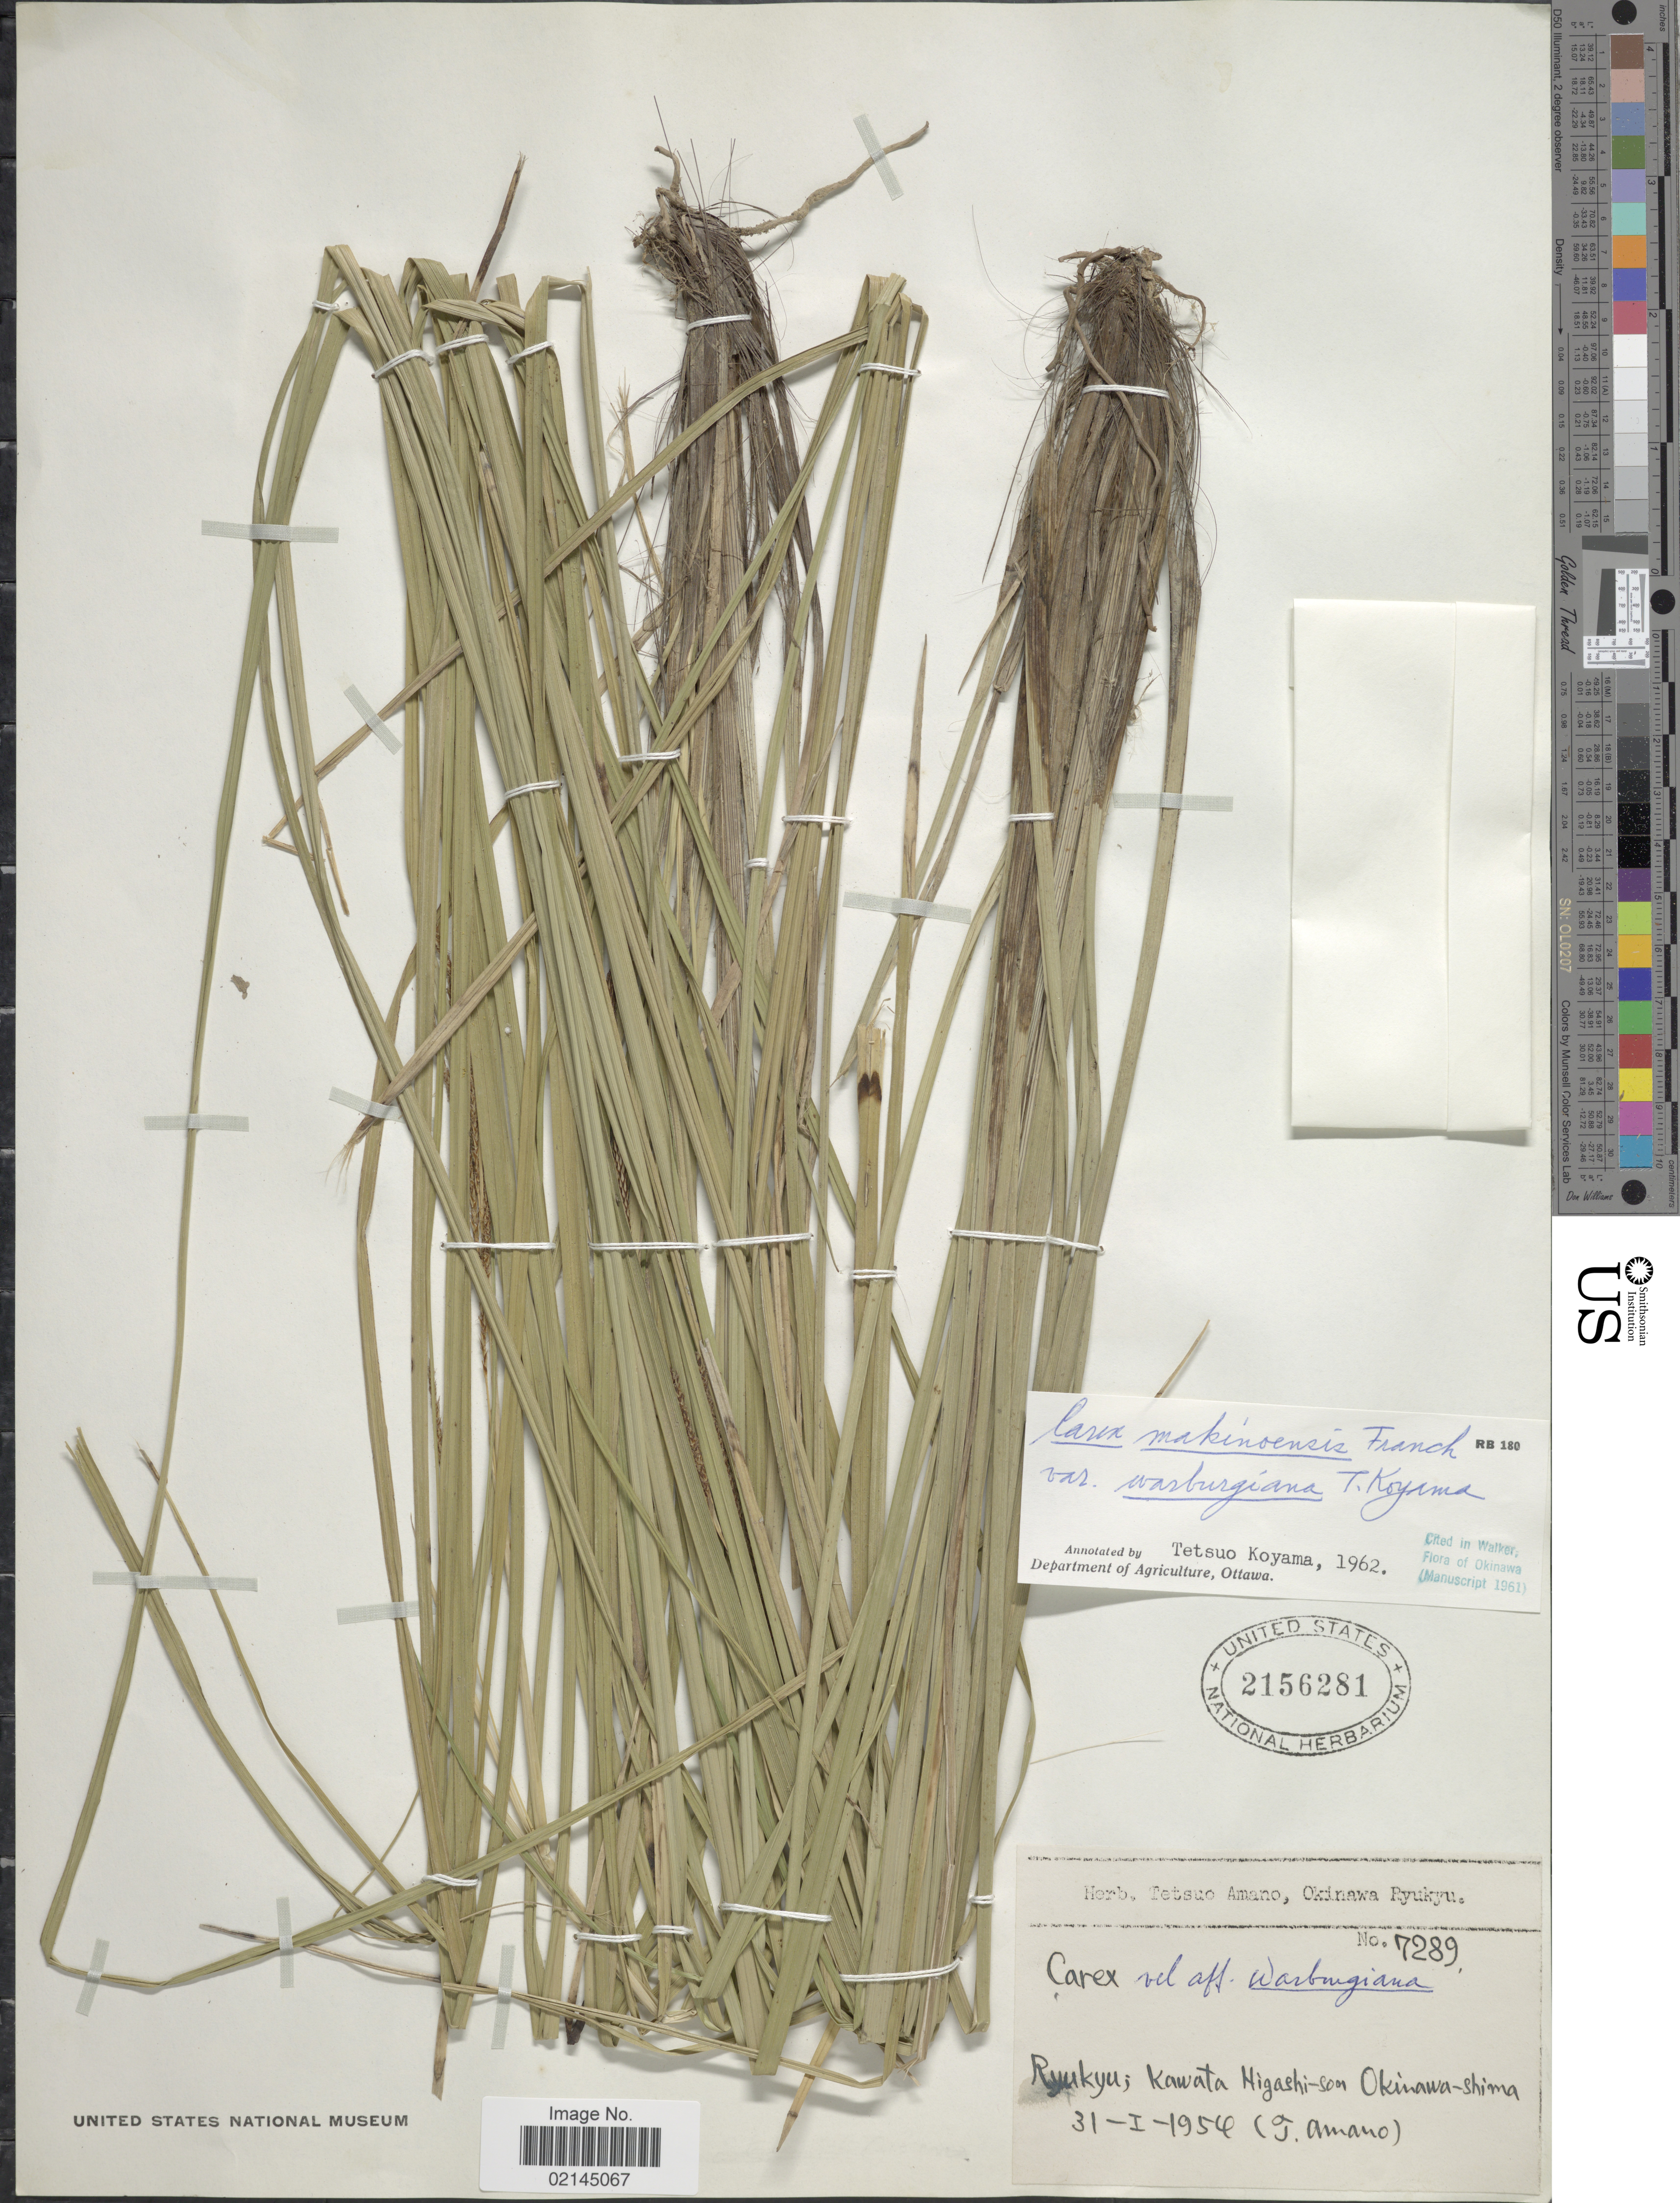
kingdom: Plantae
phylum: Tracheophyta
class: Liliopsida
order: Poales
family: Cyperaceae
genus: Carex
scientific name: Carex makinoensis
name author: Franch.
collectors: T. Amano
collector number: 7289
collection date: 1954-01-31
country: Japan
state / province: Okinawa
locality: Ryukyu; Kawata Higashi-son, Okinawa-shima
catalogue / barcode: US 2156281